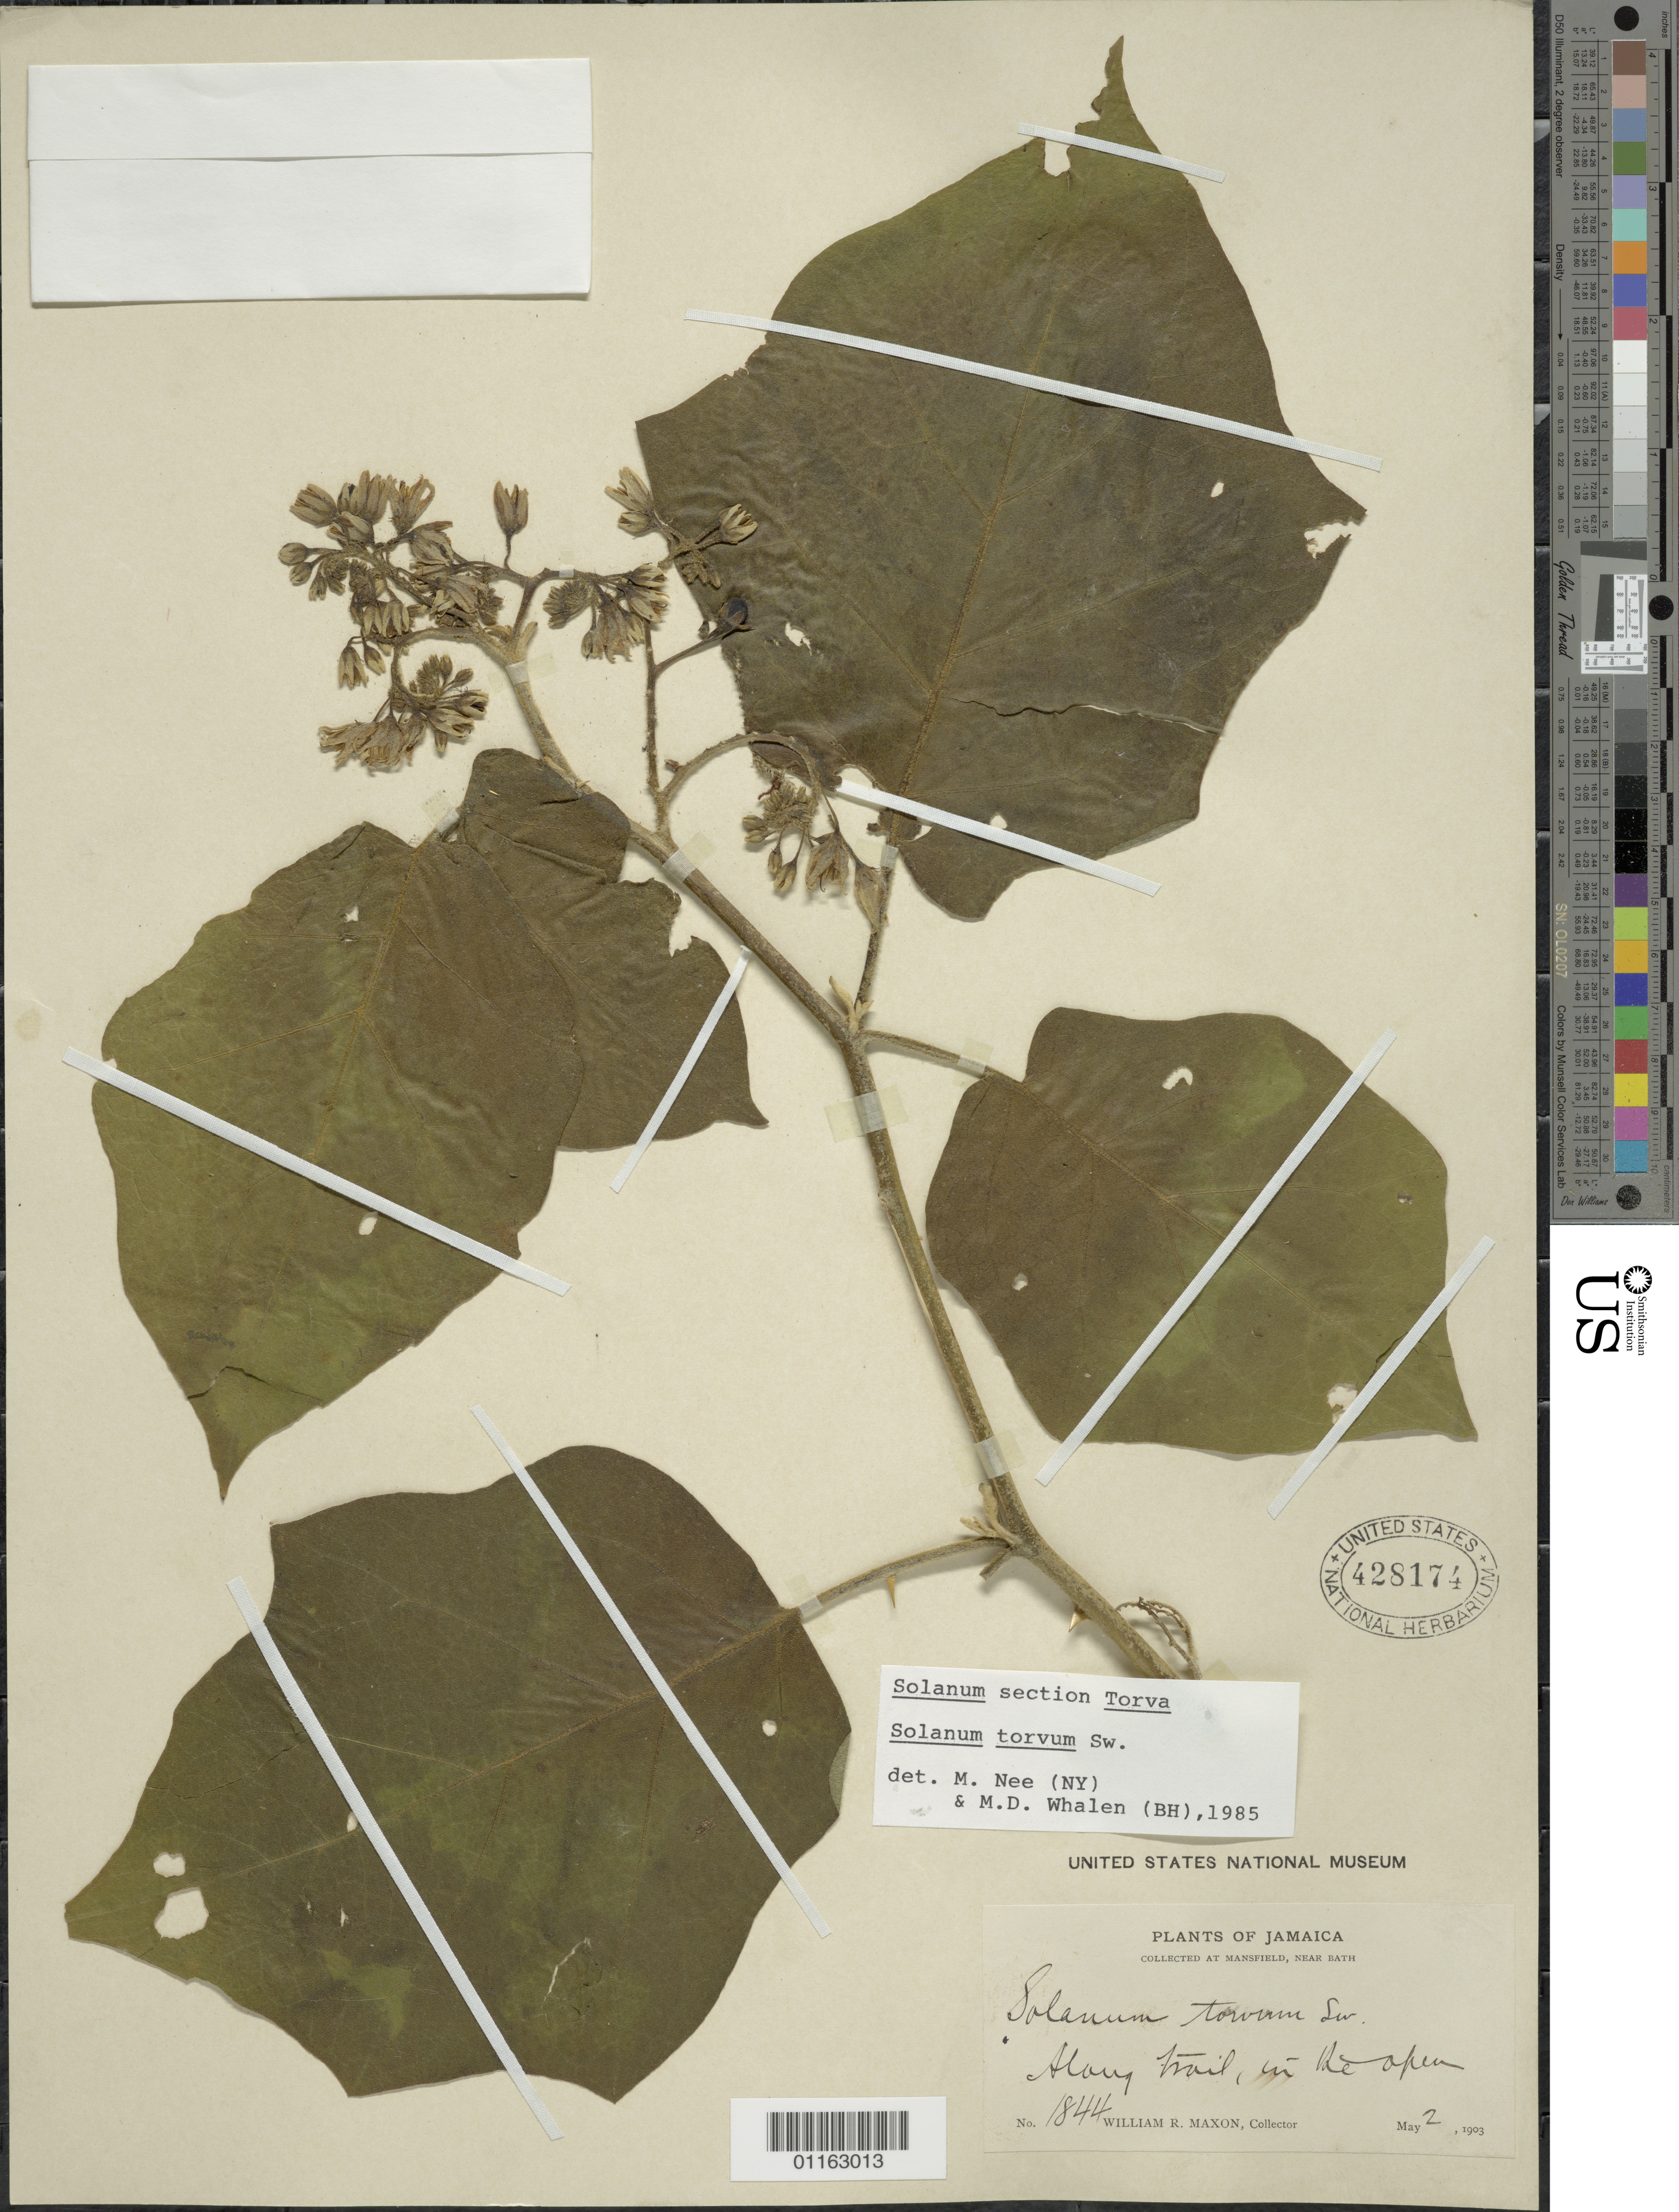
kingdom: Plantae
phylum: Tracheophyta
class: Magnoliopsida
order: Solanales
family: Solanaceae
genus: Solanum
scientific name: Solanum torvum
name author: Sw.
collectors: W. R. Maxon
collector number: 1844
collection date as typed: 02 May 1903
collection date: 1903-05-02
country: Jamaica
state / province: Manchester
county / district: Bath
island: Jamaica I.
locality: along trail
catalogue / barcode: US 428174